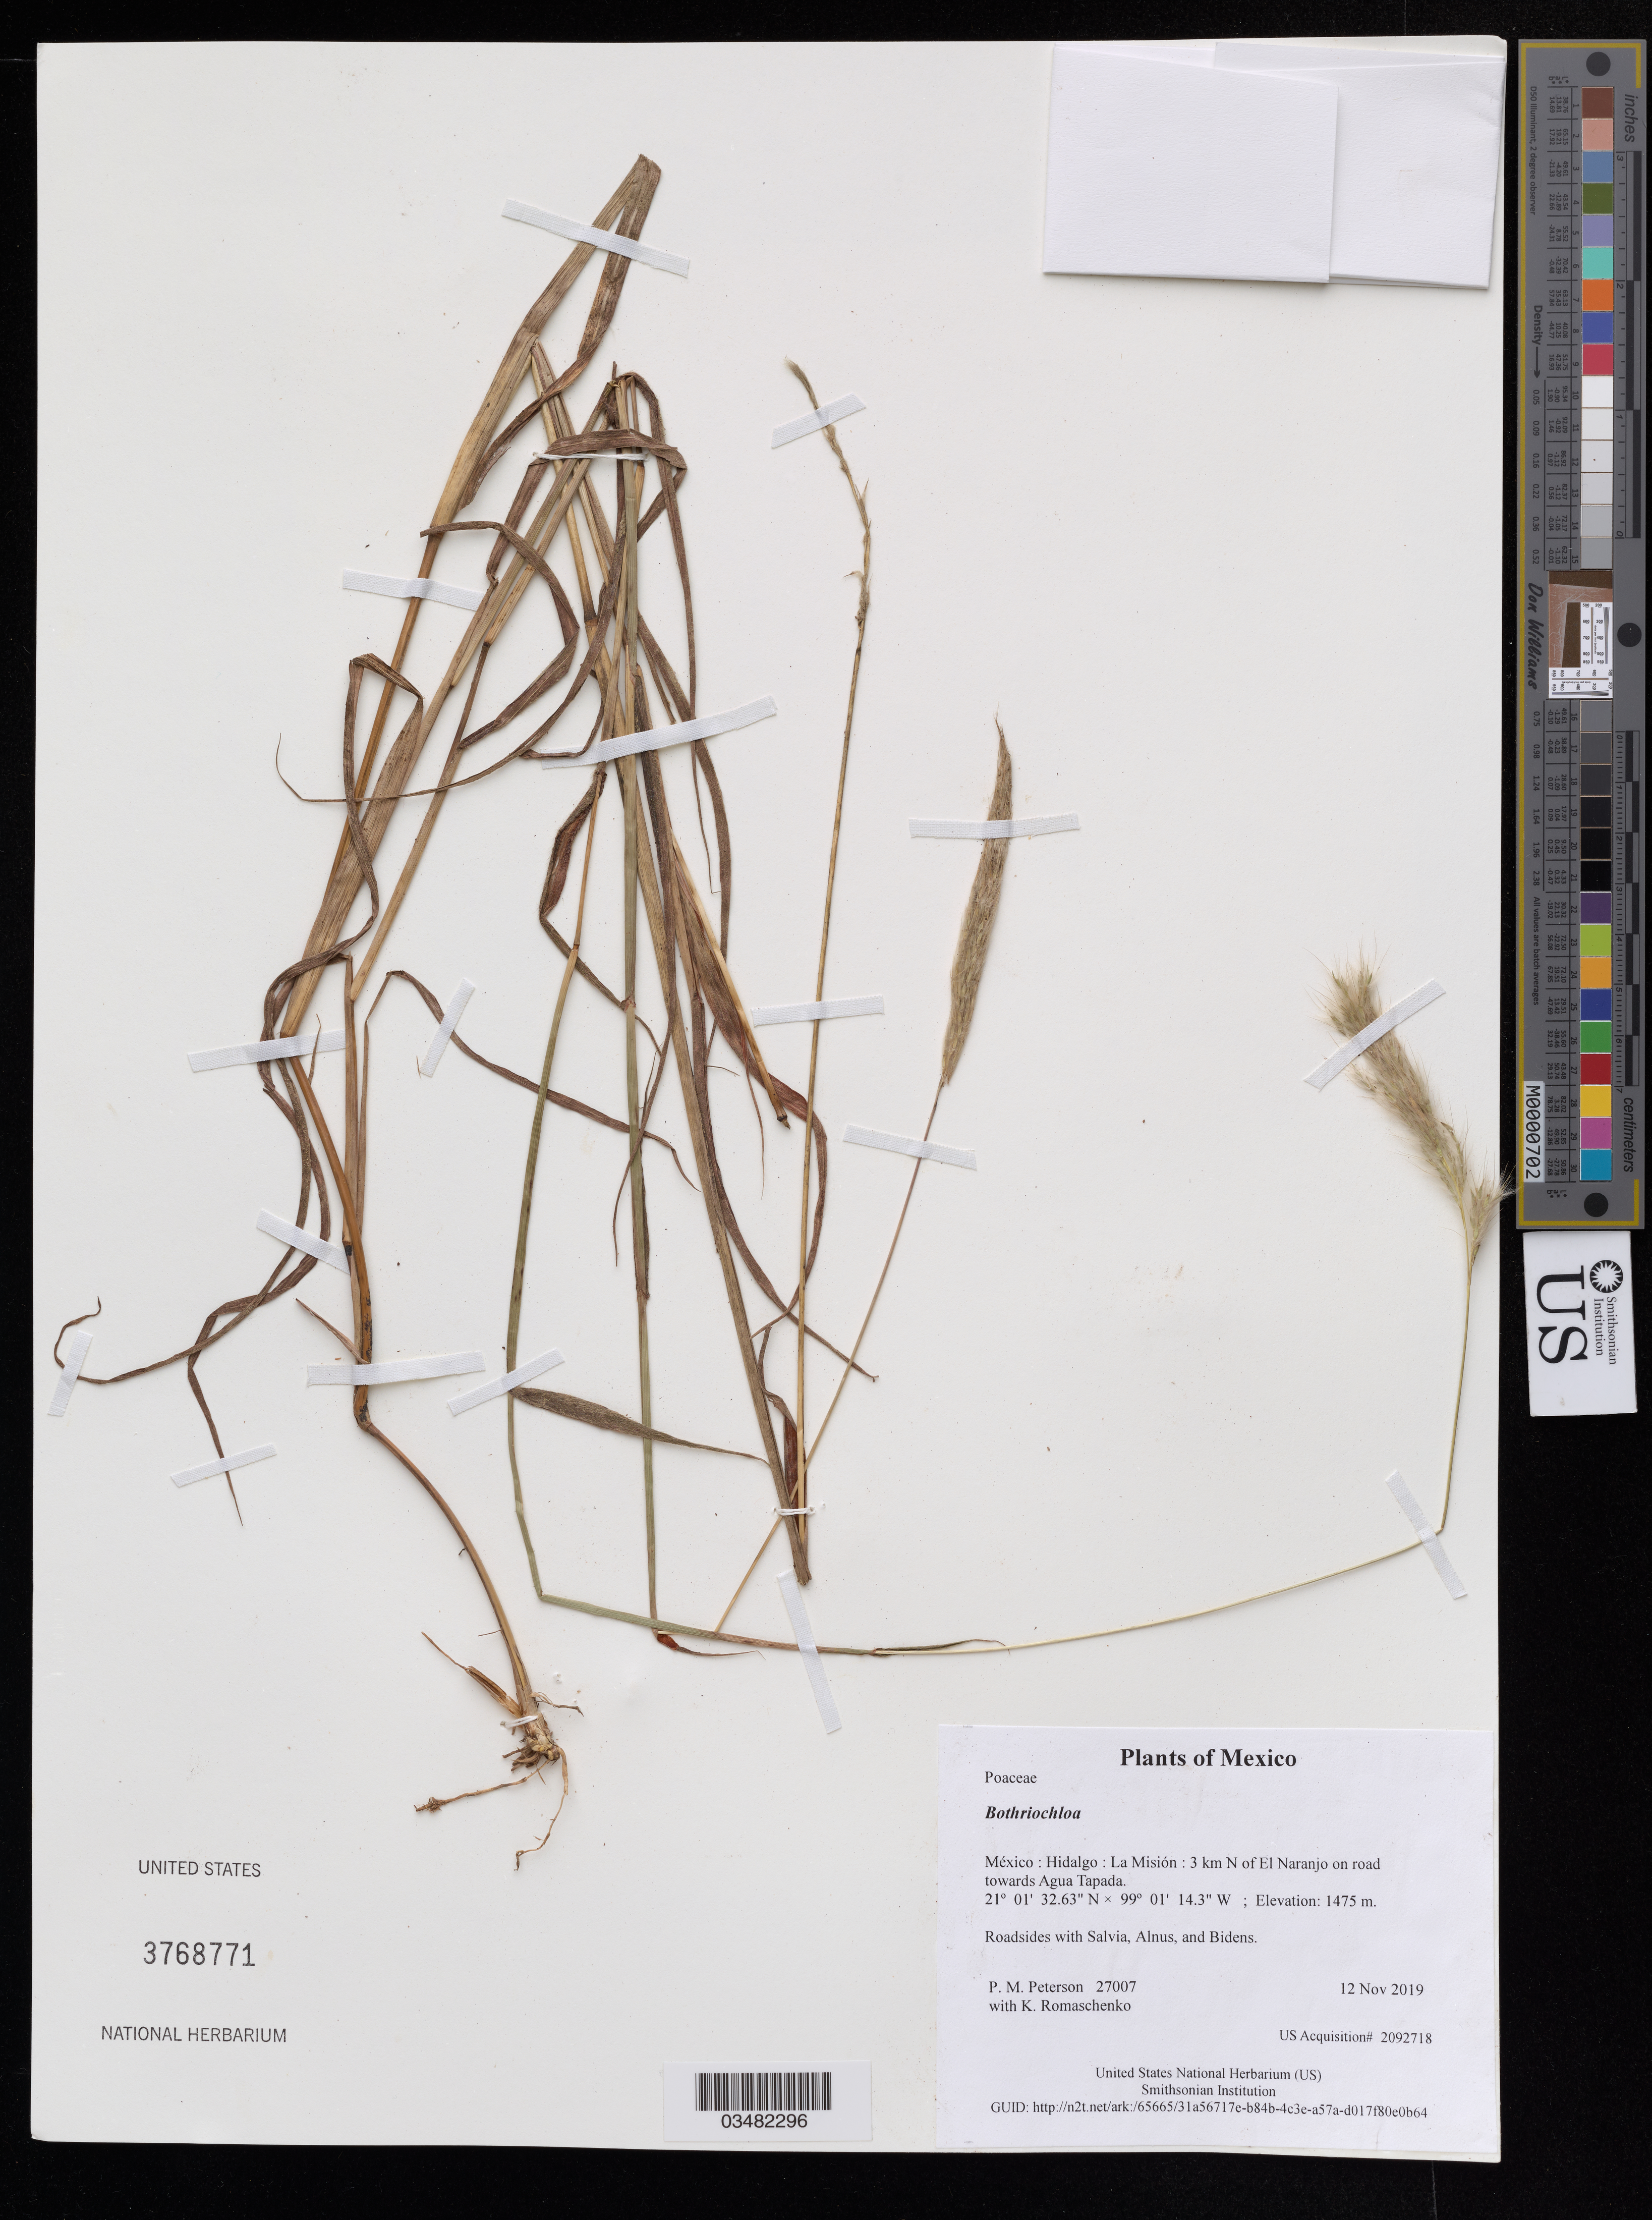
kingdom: Plantae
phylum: Tracheophyta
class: Liliopsida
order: Poales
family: Poaceae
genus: Bothriochloa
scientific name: Bothriochloa sp.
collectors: P. M. Peterson & K. Romaschenko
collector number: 27007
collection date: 2019-11-12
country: México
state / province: Hidalgo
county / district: La Misión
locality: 3 km N of El Naranjo on road towards Agua Tapada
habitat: Roadsides with Salvia, Alnus, and Bidens.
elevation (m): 1475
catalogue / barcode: US 3768771